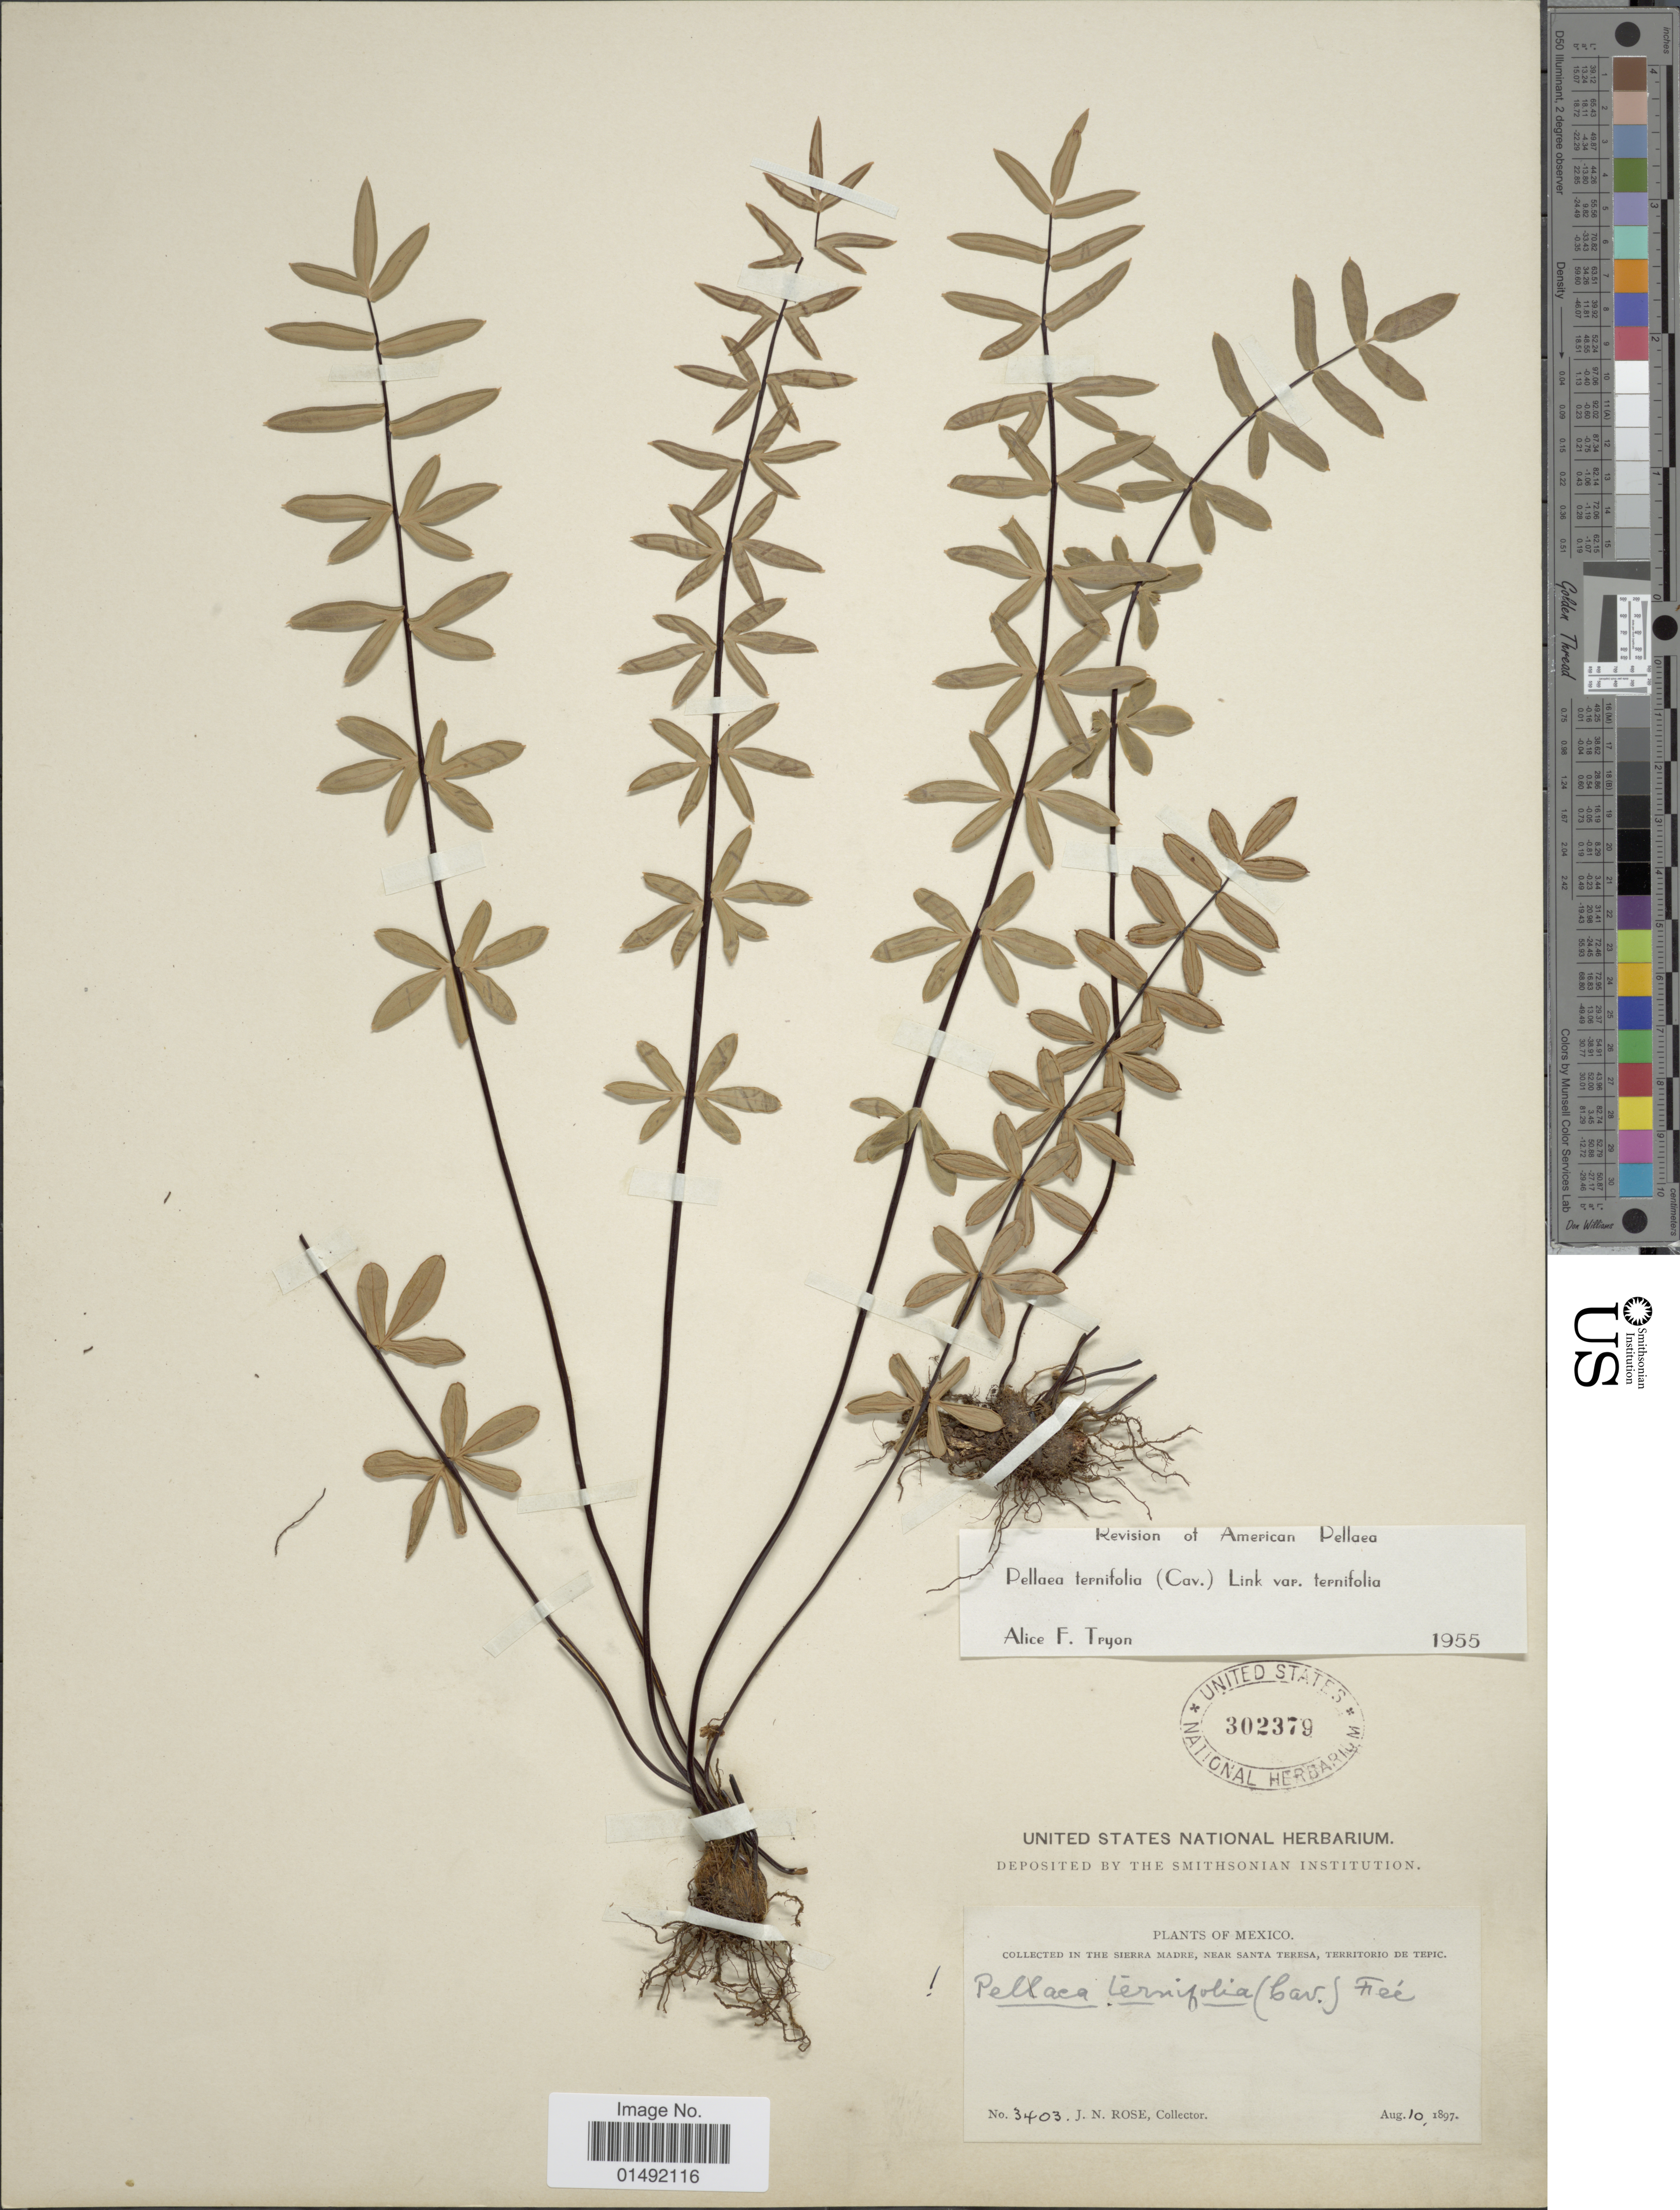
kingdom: Plantae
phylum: Tracheophyta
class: Polypodiopsida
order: Polypodiales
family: Pteridaceae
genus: Pellaea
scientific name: Pellaea ternifolia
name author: (Cav.) Link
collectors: J. N. Rose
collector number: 3403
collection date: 1897-08-10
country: Mexico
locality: In the Sierra Madre, Near Santa Teresa, Territorio de Tepic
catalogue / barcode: US 302379